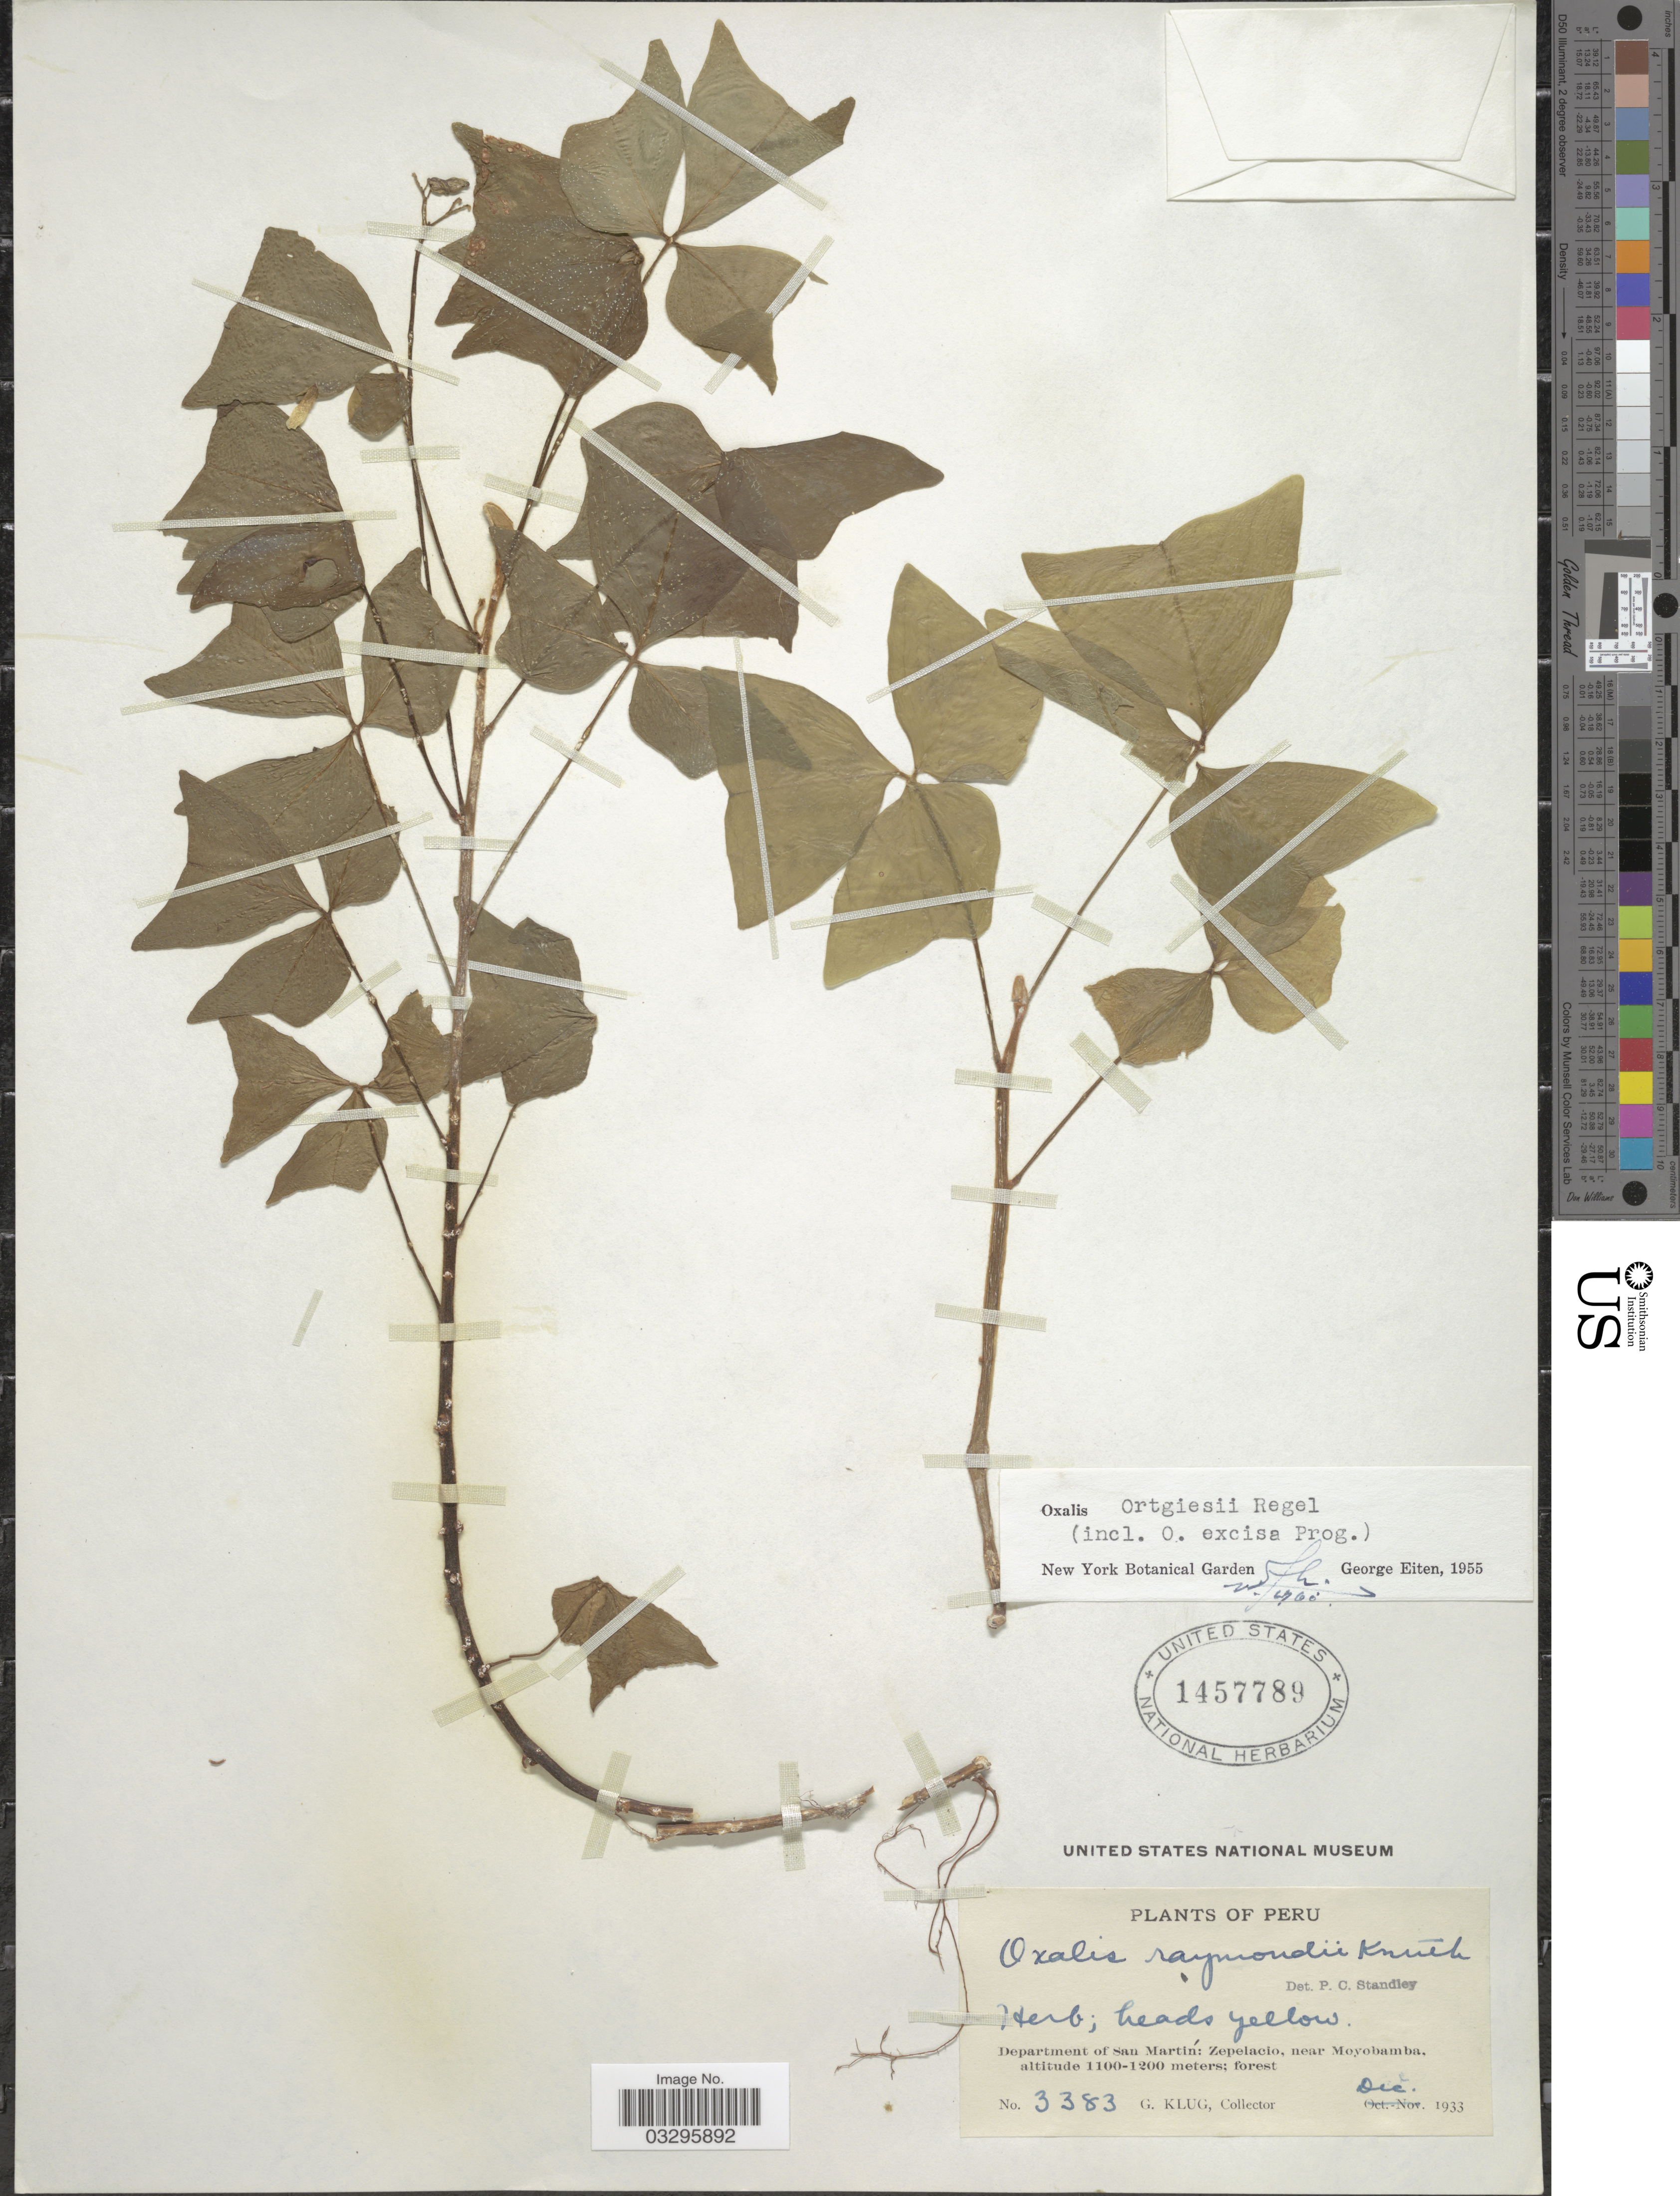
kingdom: Plantae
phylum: Tracheophyta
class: Magnoliopsida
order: Oxalidales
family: Oxalidaceae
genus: Oxalis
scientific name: Oxalis ortgiesii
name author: Regel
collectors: G. Klug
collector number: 3383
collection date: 1933-12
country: Peru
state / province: San Martín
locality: Department of San Martín: Zepelacio, near Moyobamba.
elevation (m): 1100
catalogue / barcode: US 1457789